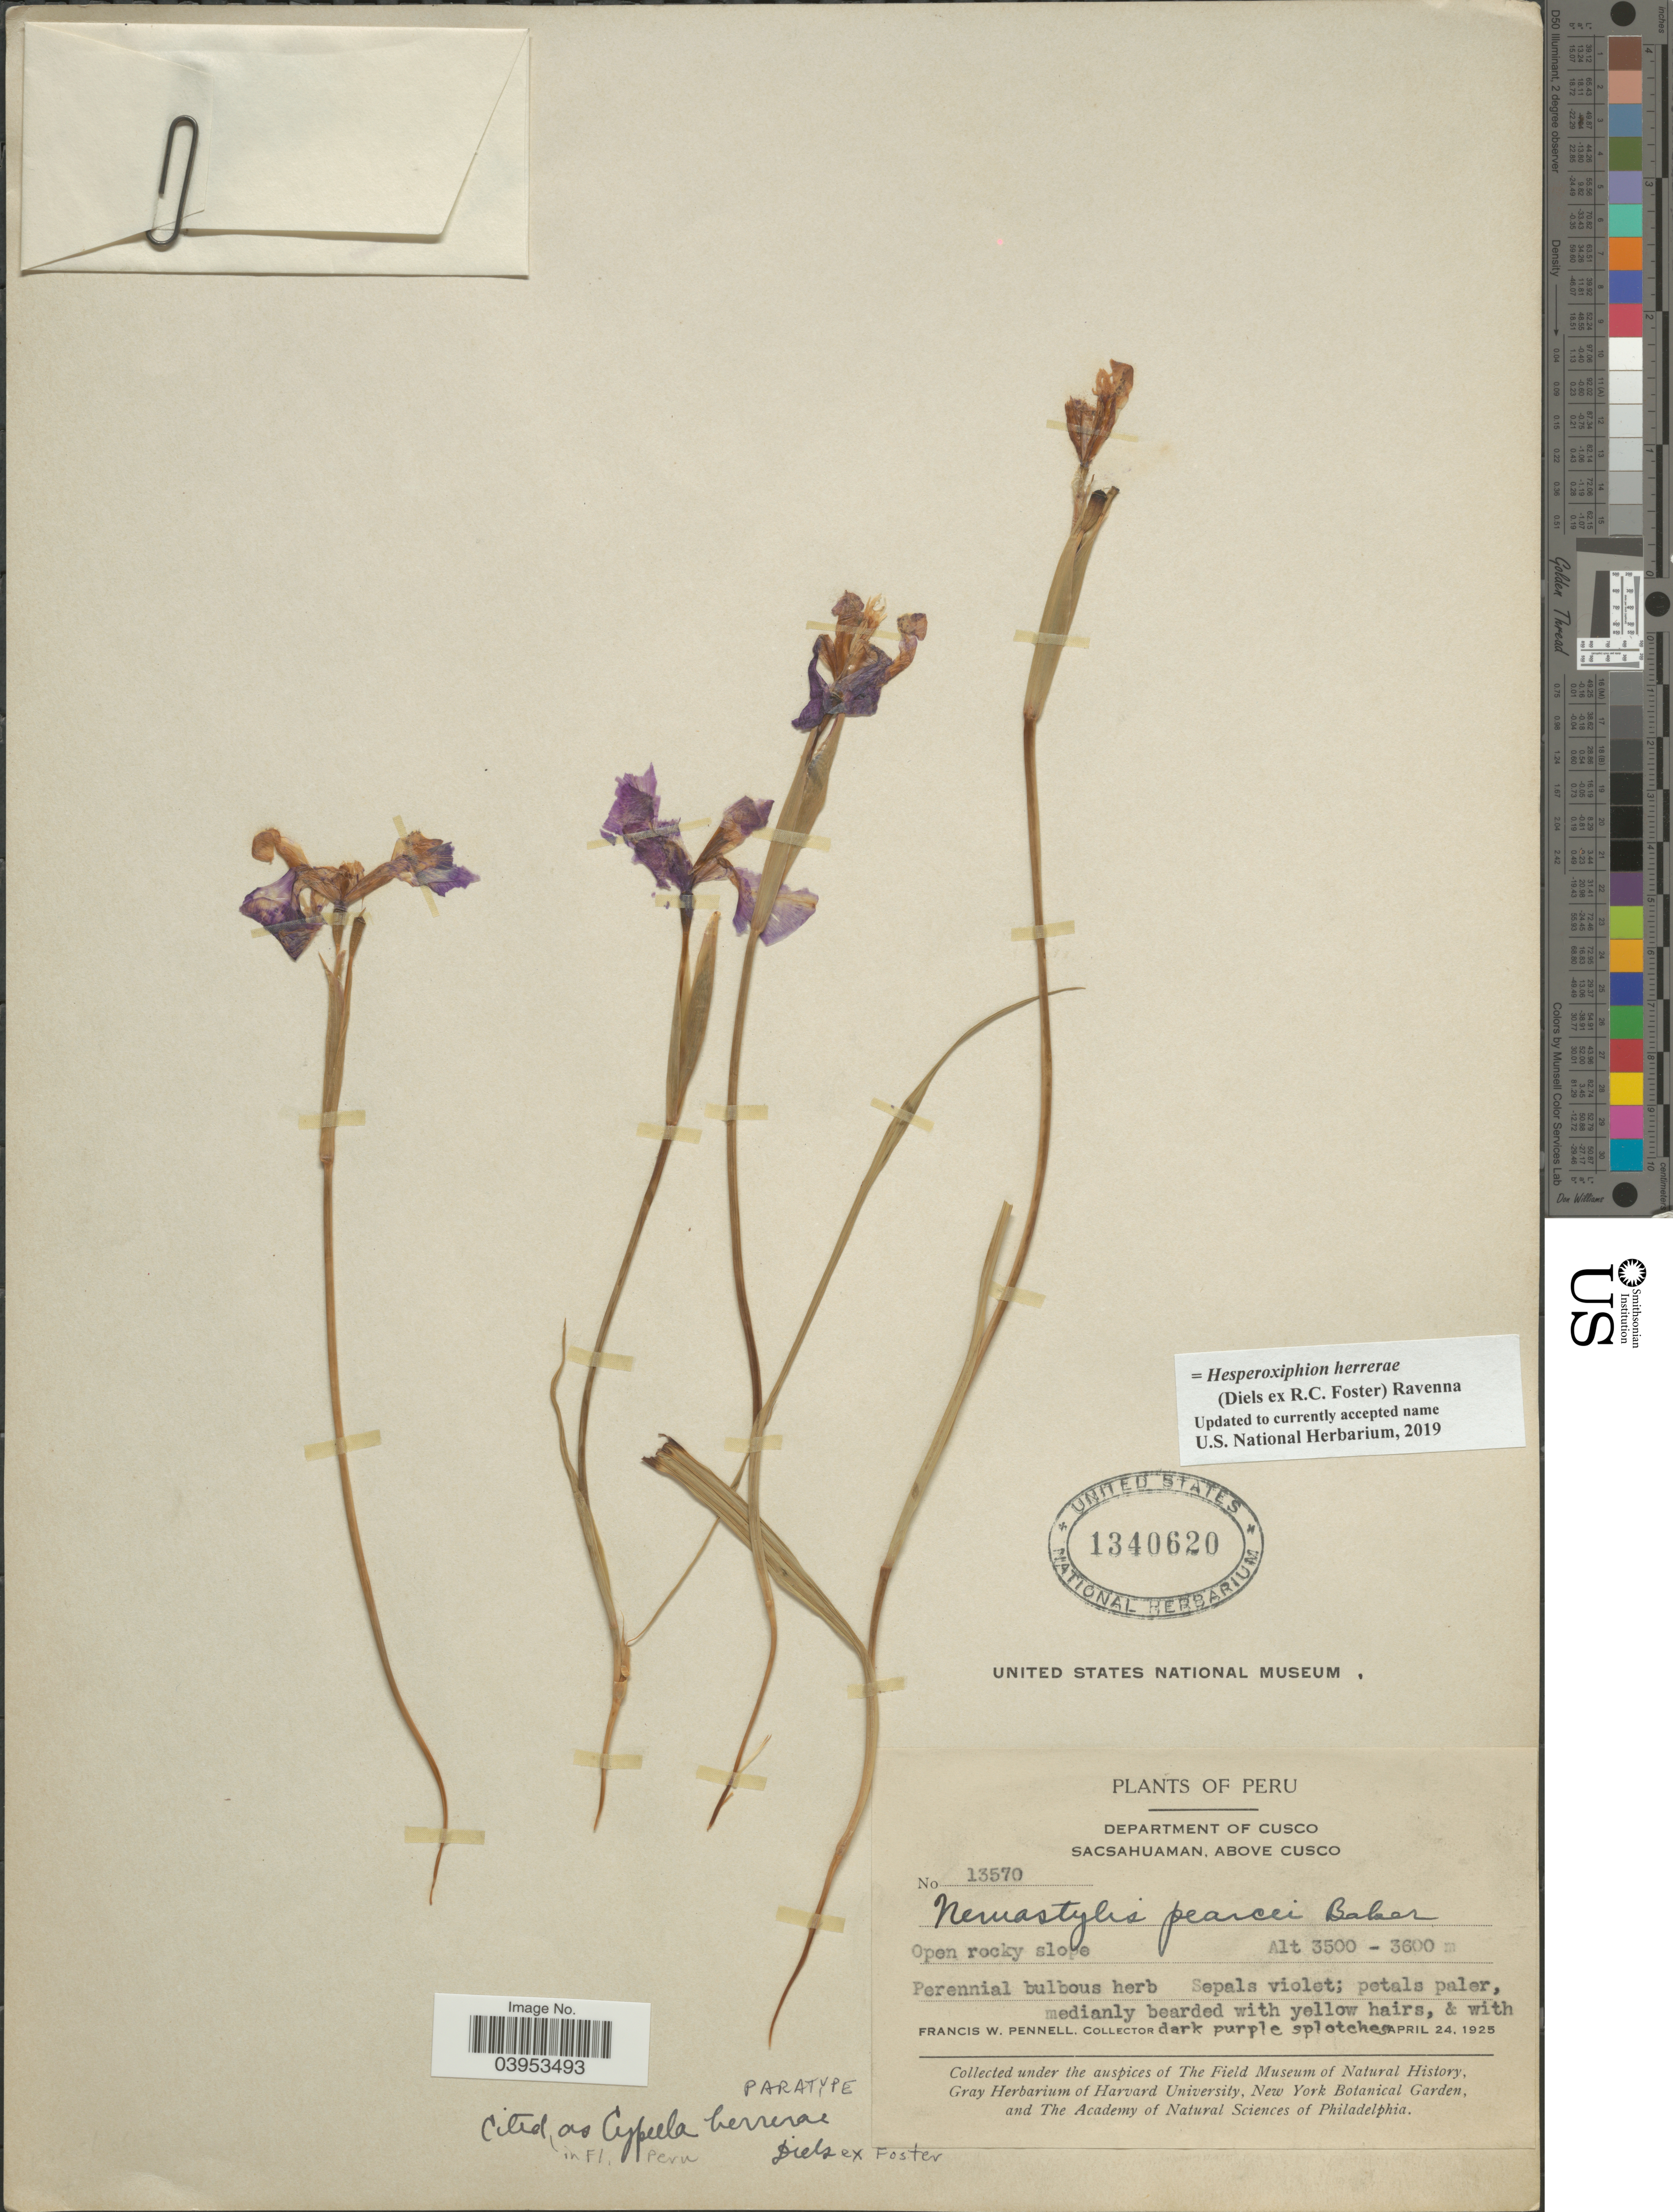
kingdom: Plantae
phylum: Tracheophyta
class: Liliopsida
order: Asparagales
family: Iridaceae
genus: Hesperoxiphion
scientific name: Hesperoxiphion herrerae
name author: (R.C. Foster) Ravenna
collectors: F. W. Pennell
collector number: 13570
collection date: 1925-04-24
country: Peru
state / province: Cusco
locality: Department of Cusco. Sacsahuaman, above Cusco.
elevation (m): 3500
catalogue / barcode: US 1340620